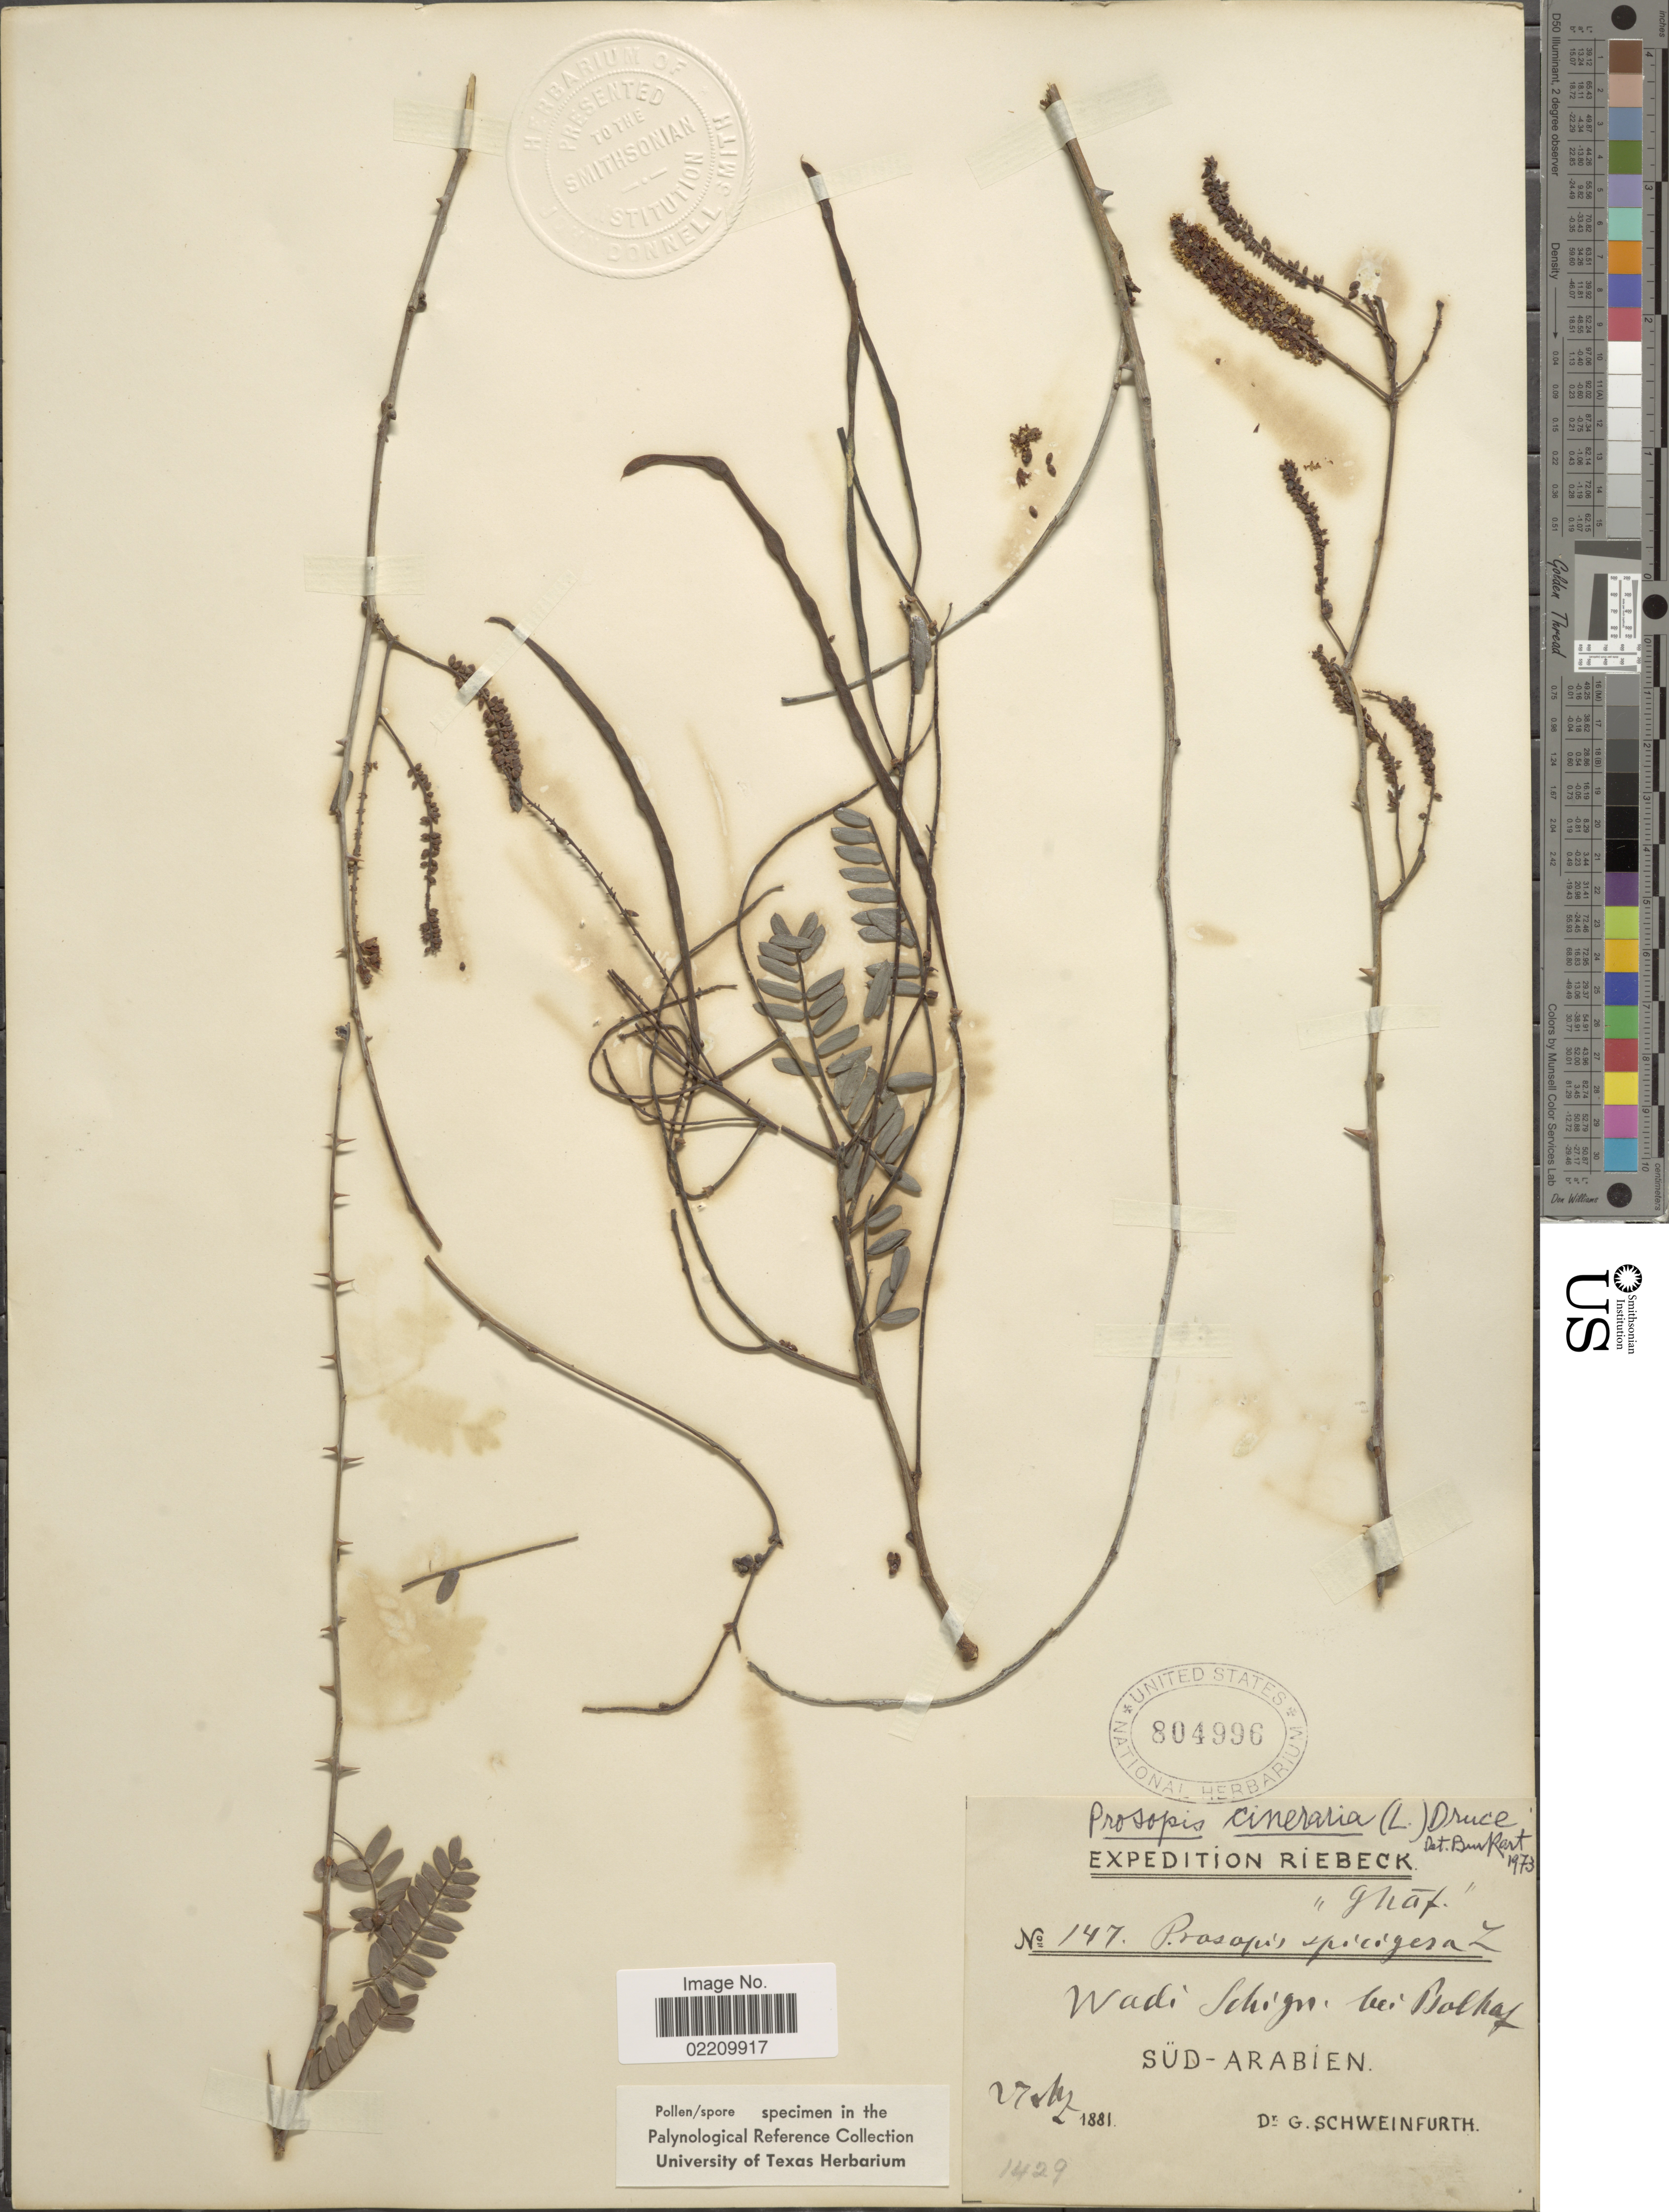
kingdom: Plantae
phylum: Tracheophyta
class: Magnoliopsida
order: Fabales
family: Fabaceae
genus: Prosopis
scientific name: Prosopis cineraria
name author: (L. f.) Druce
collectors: G. A. Schweinfurth (herbarium)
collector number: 147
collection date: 1881-10-27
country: Saudi Arabia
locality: Bei Psolhaf [interpreted], Sud-Arabien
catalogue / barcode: US 804996